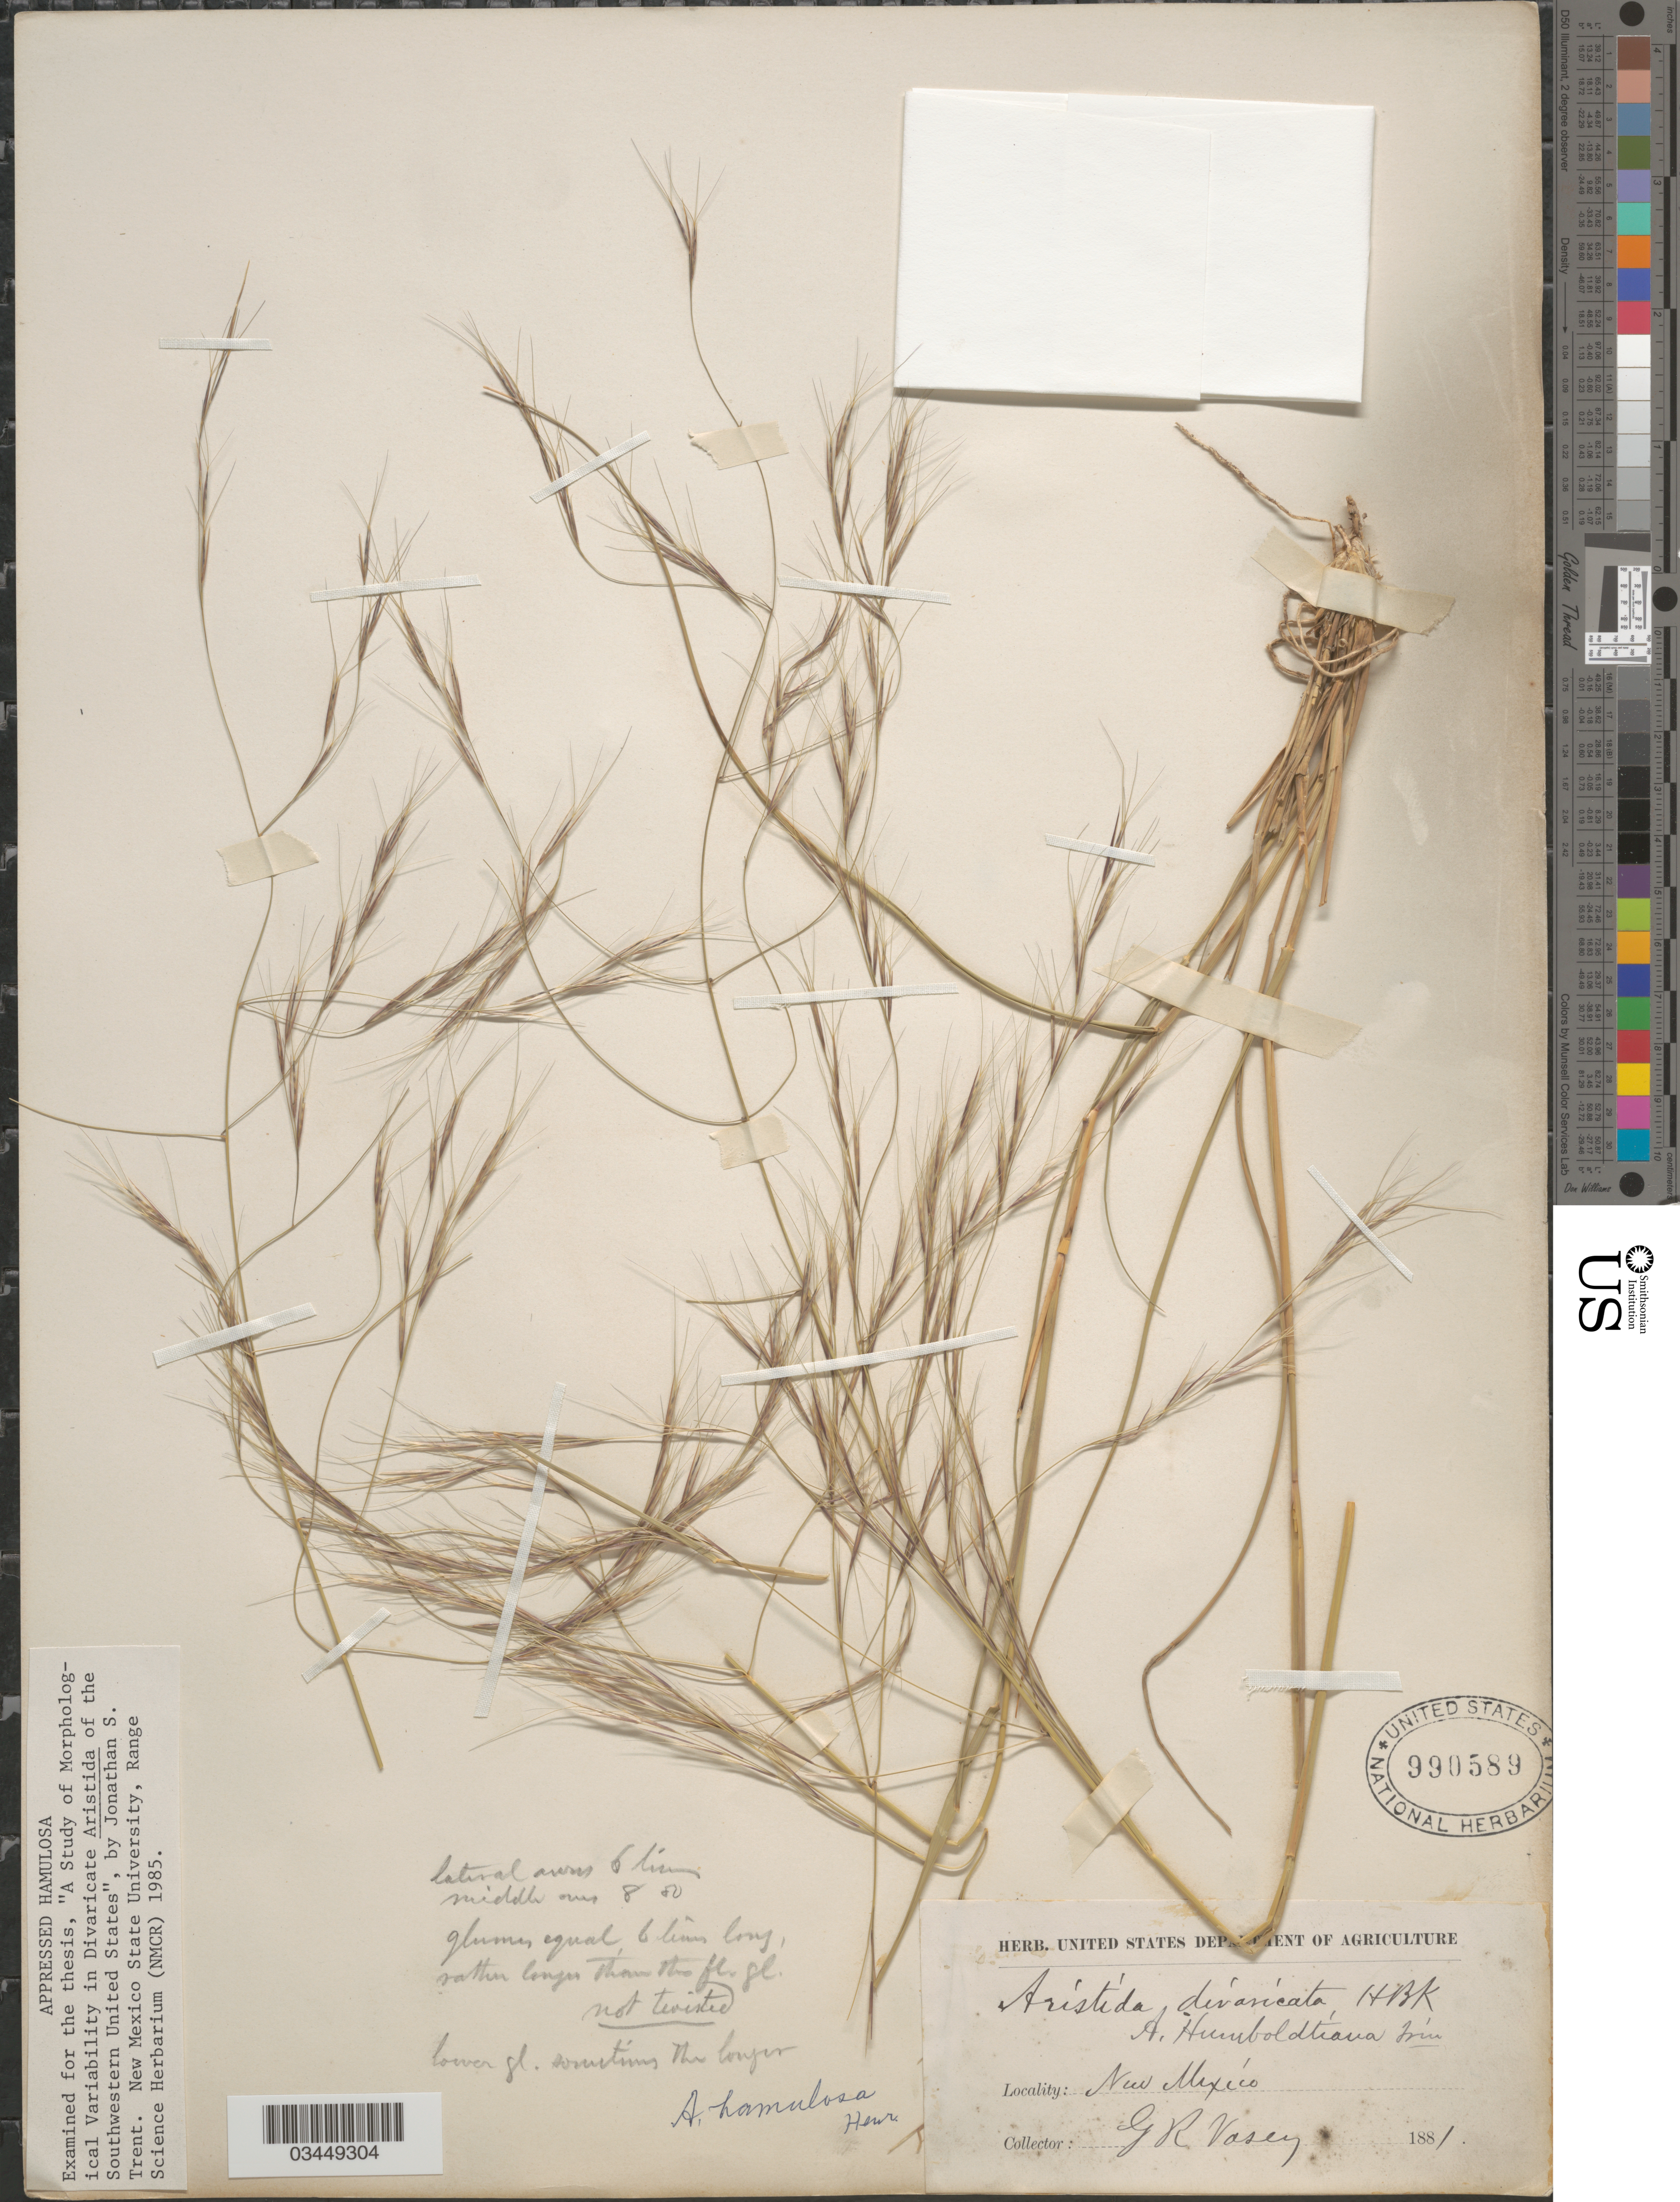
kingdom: Plantae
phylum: Tracheophyta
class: Liliopsida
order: Poales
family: Poaceae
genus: Aristida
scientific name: Aristida hamulosa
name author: Henr.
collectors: G. R. Vasey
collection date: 1881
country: United States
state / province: New Mexico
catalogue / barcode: US 990589